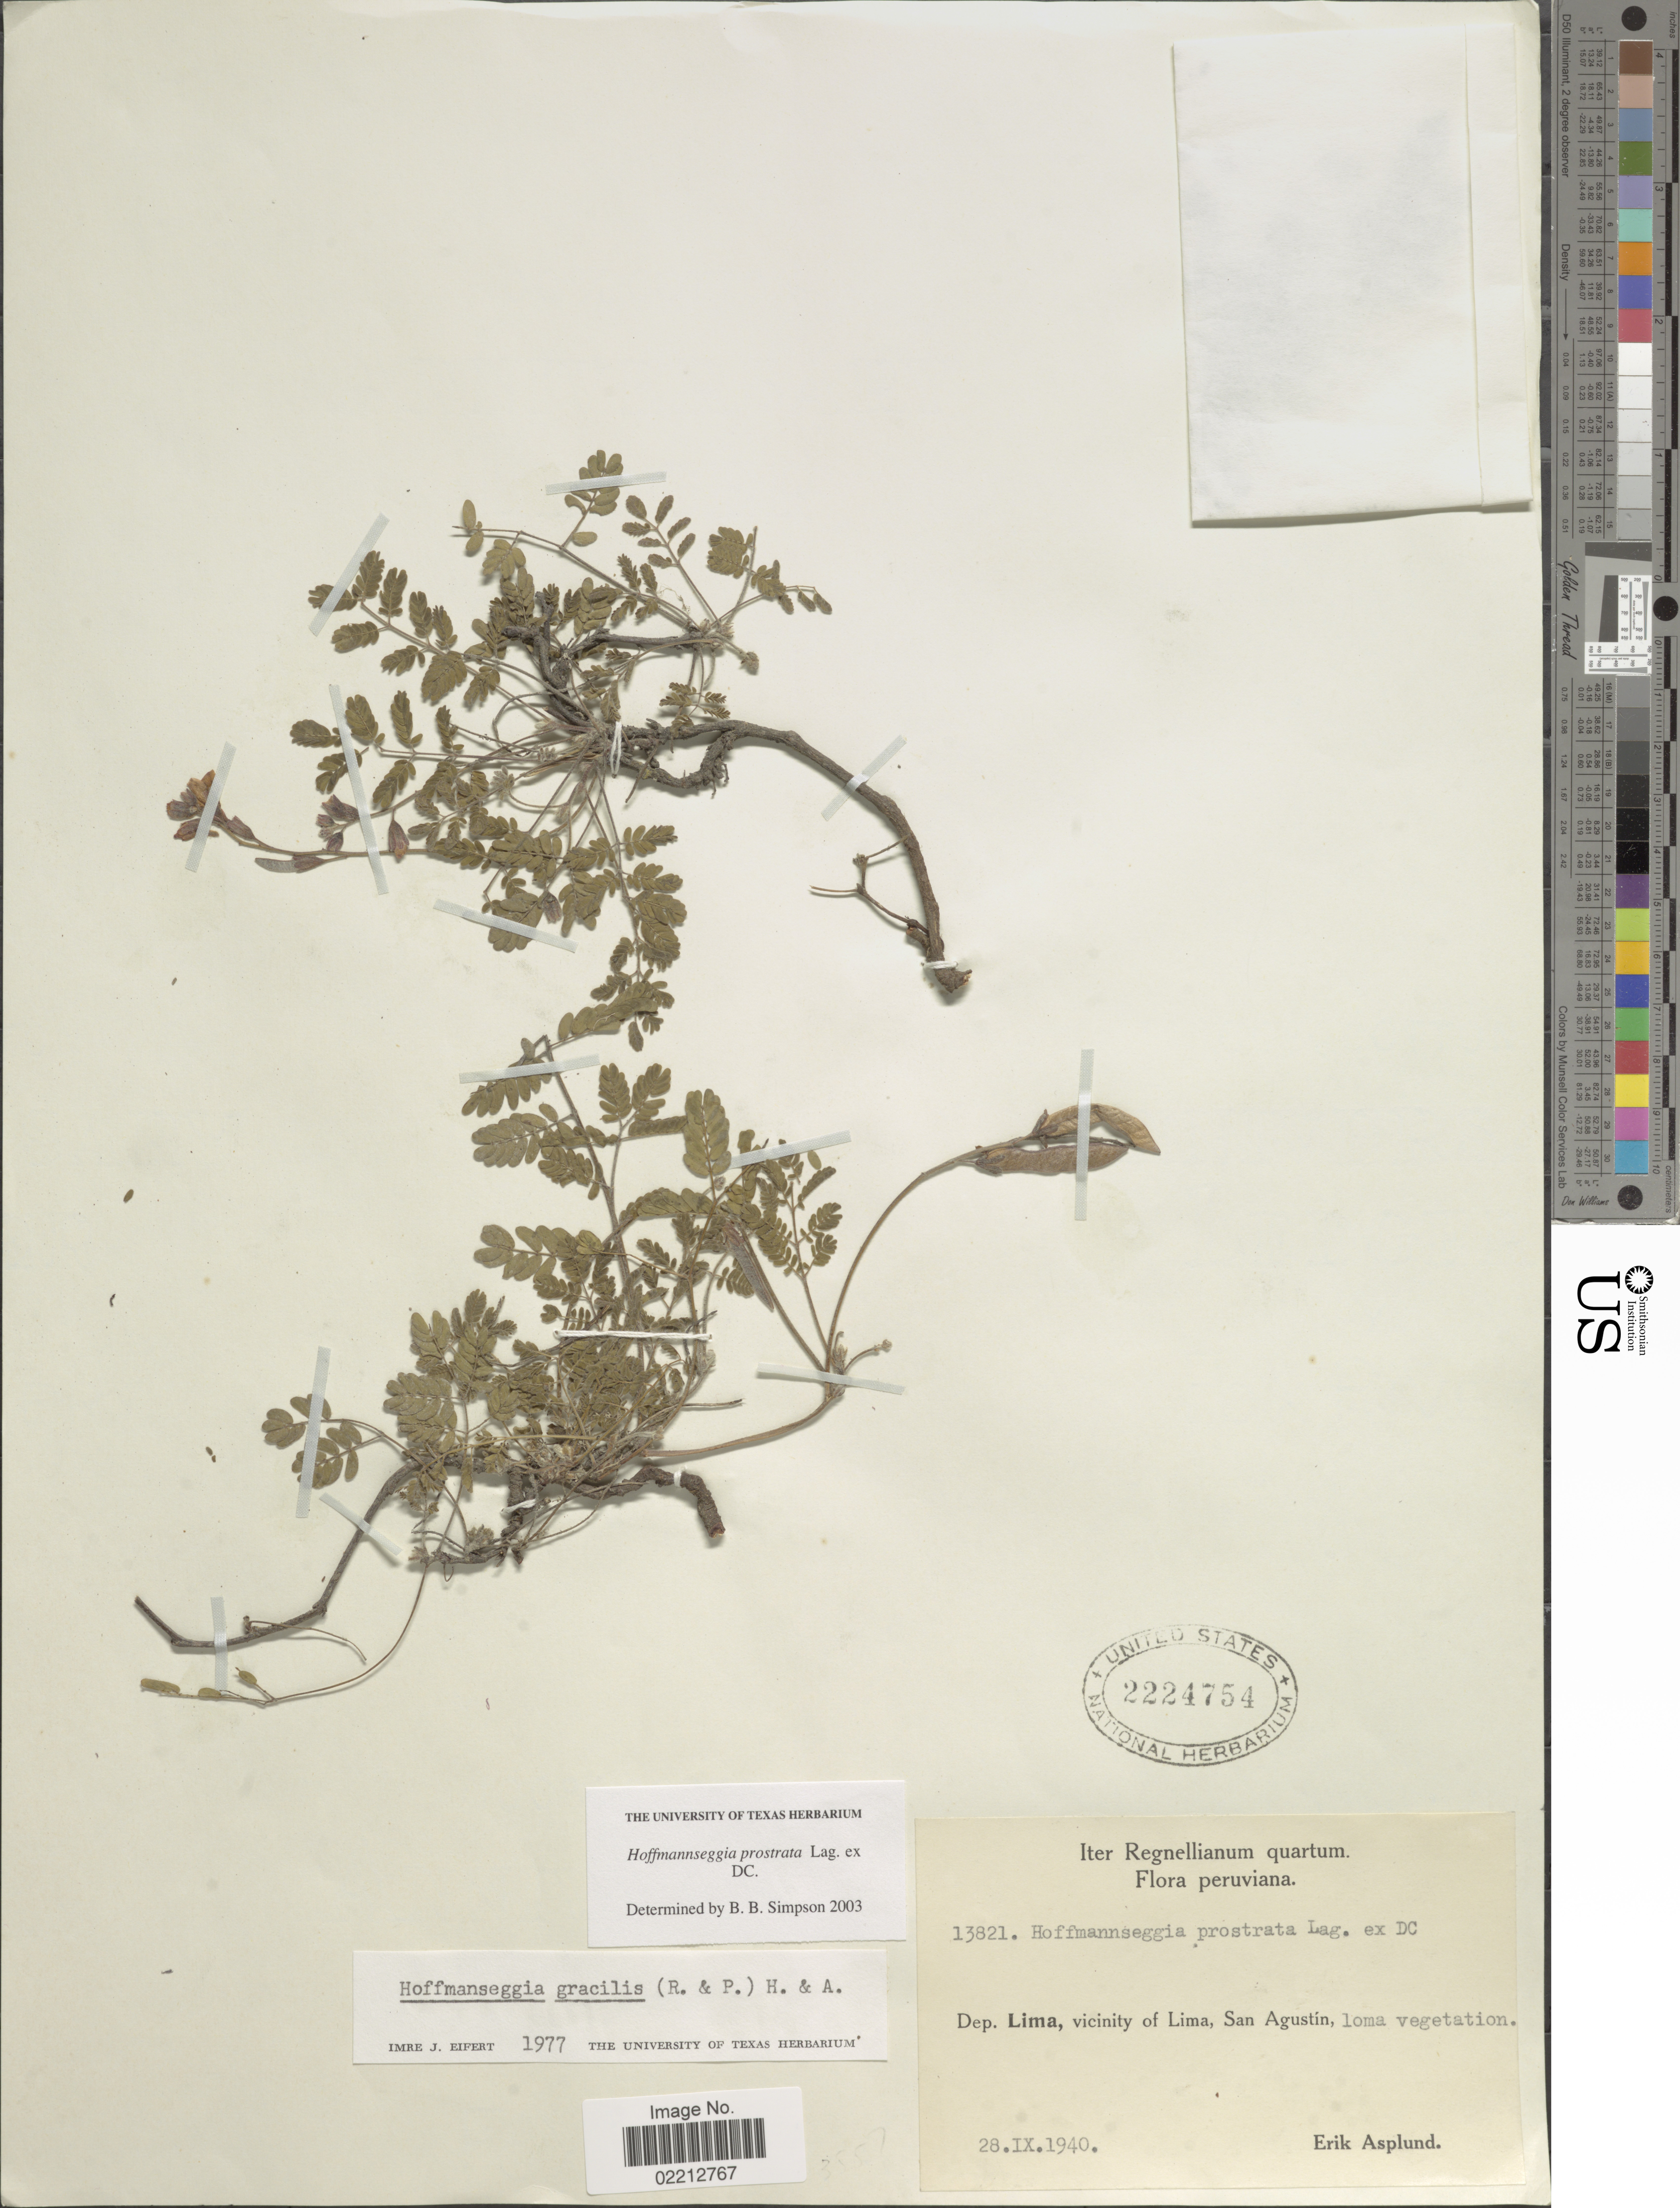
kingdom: Plantae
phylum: Tracheophyta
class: Magnoliopsida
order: Fabales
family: Fabaceae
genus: Hoffmannseggia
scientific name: Hoffmannseggia prostrata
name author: Lag. ex DC.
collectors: E. Asplund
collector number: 13821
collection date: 1940-09-28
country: Peru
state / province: Lima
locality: Vicinity of Lima, San Agustin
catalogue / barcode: US 2224754